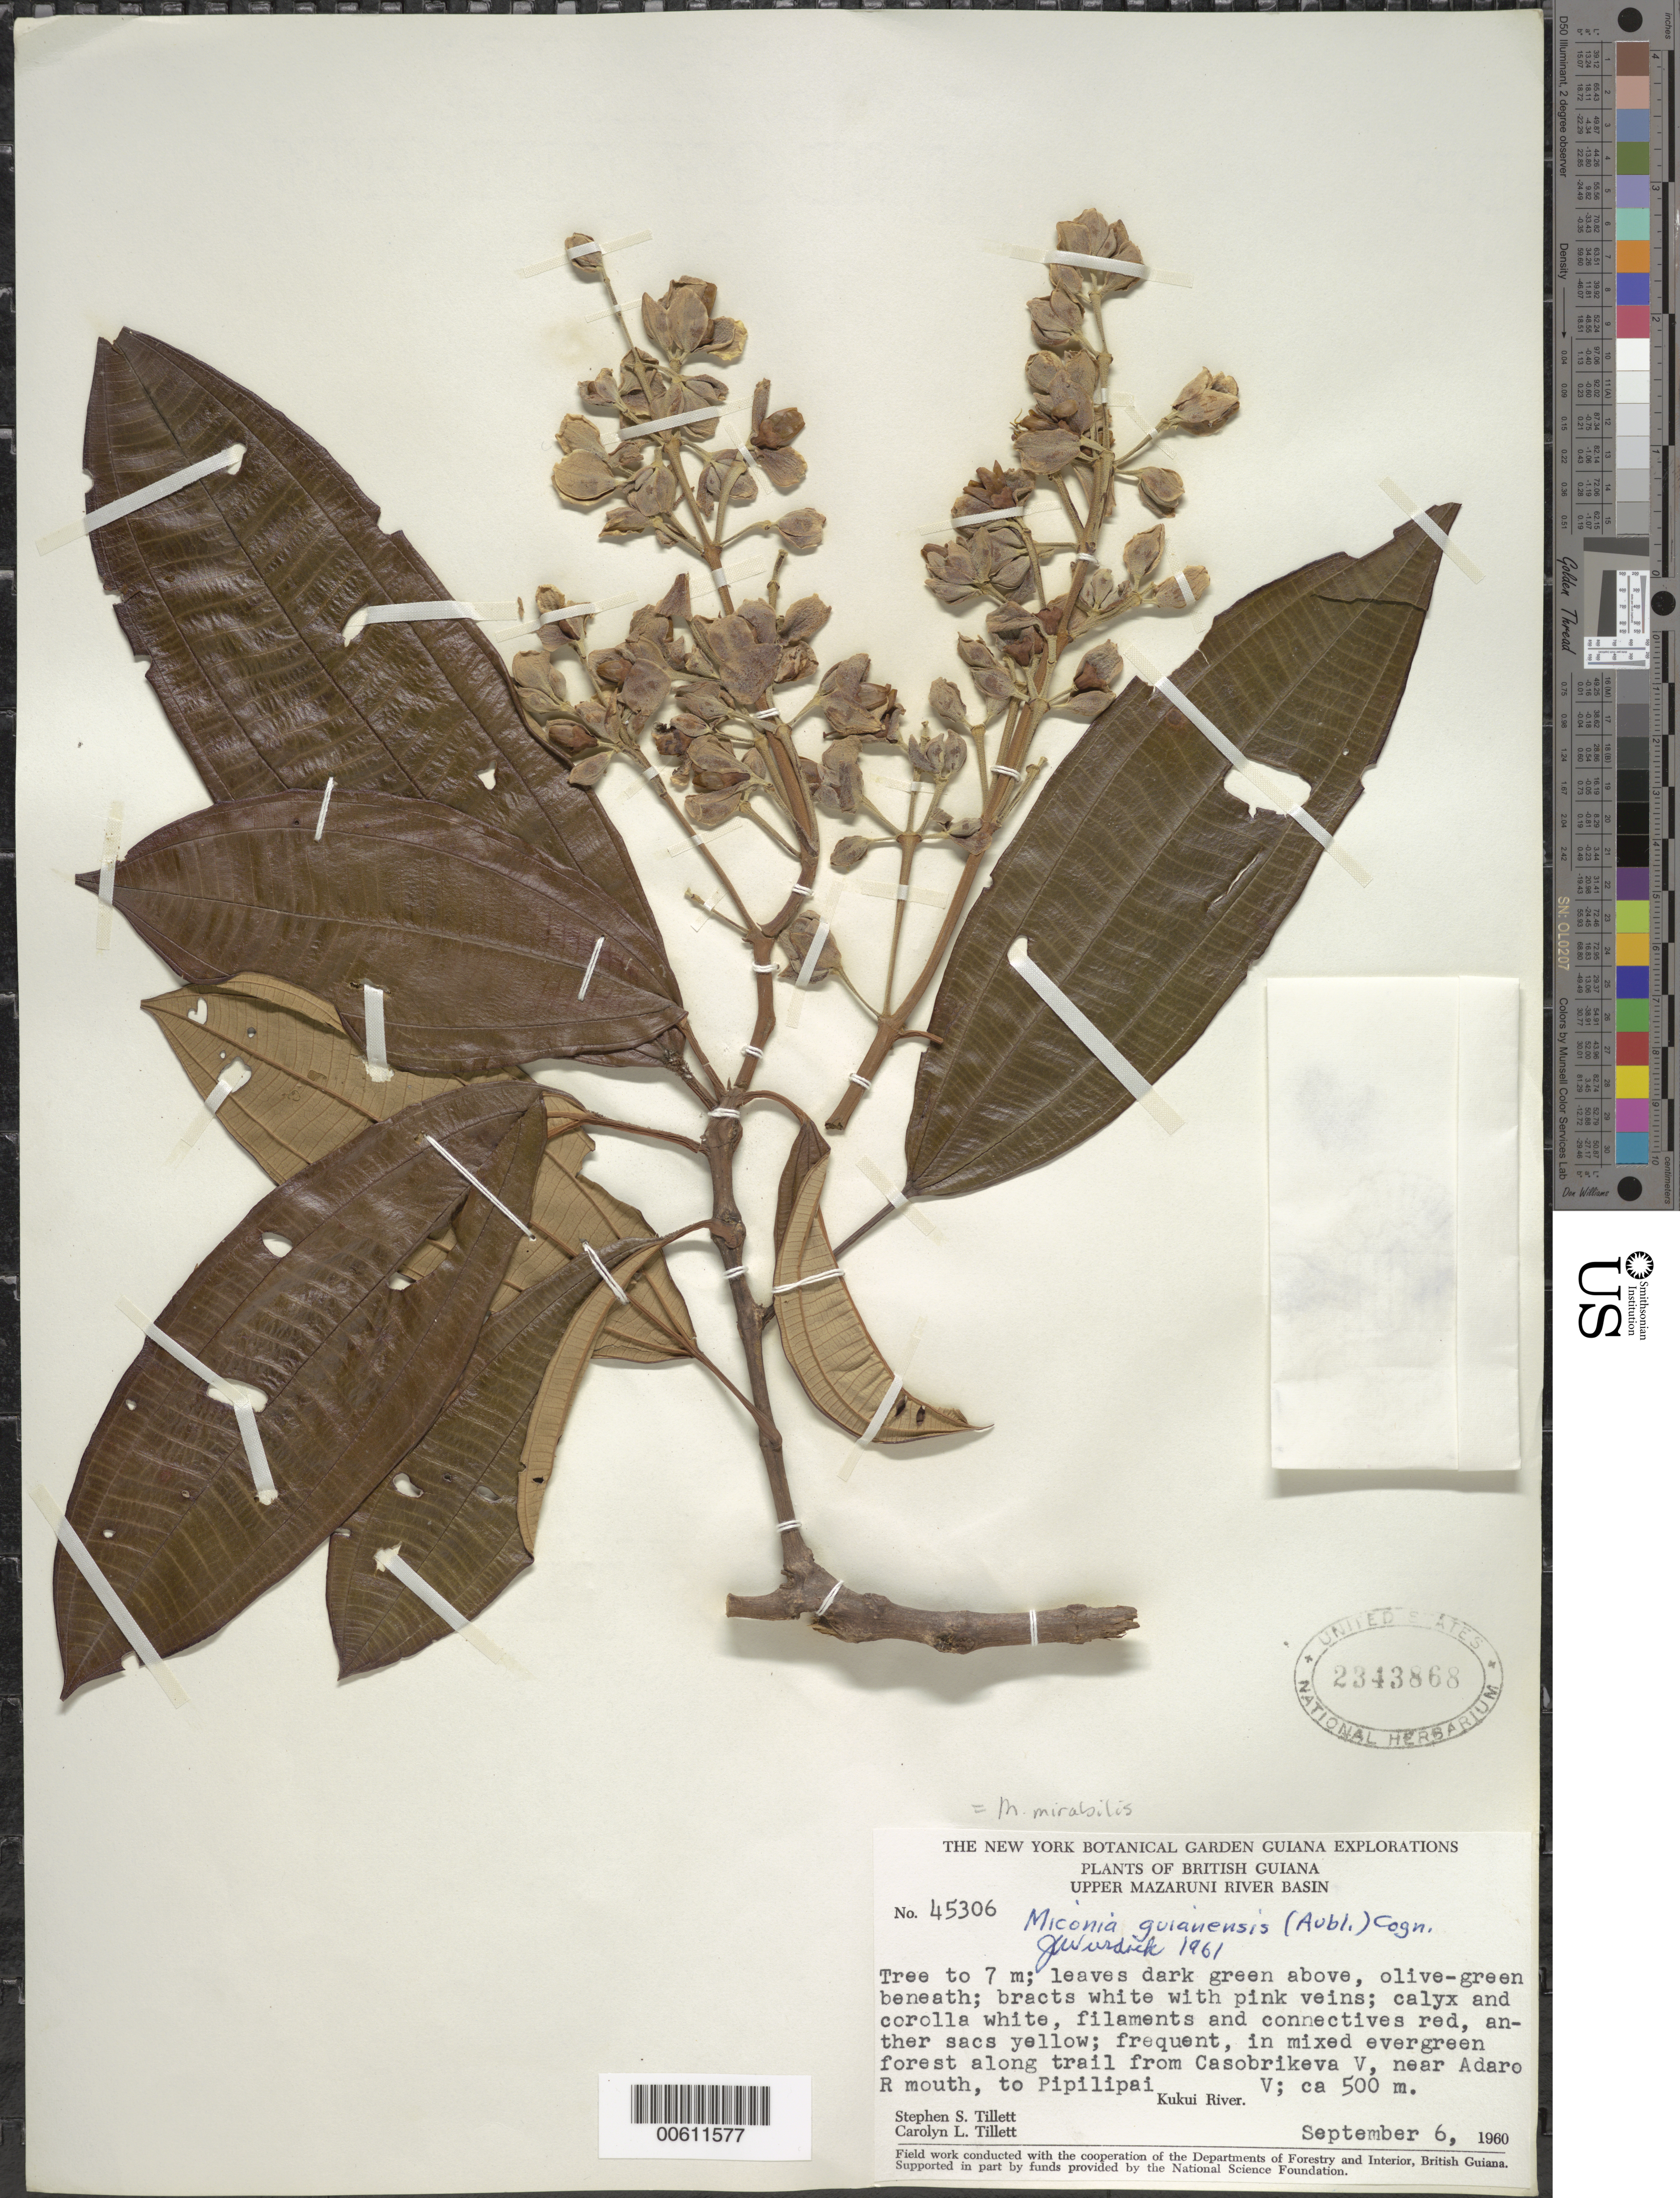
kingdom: Plantae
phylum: Tracheophyta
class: Magnoliopsida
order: Myrtales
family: Melastomataceae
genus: Miconia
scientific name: Miconia mirabilis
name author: (Aubl.) L.O. Williams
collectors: S. S. Tillett, C. L. Tillett & R. Boyan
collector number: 45306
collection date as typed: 6-Sep-60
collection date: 1960-09-06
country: Guyana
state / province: Cuyuni-Mazaruni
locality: Kukui R., Casobrikeva V trail, near Adaro R. mouth to Pipilipai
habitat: Mixed evergreen forest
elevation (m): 500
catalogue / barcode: US 2343868